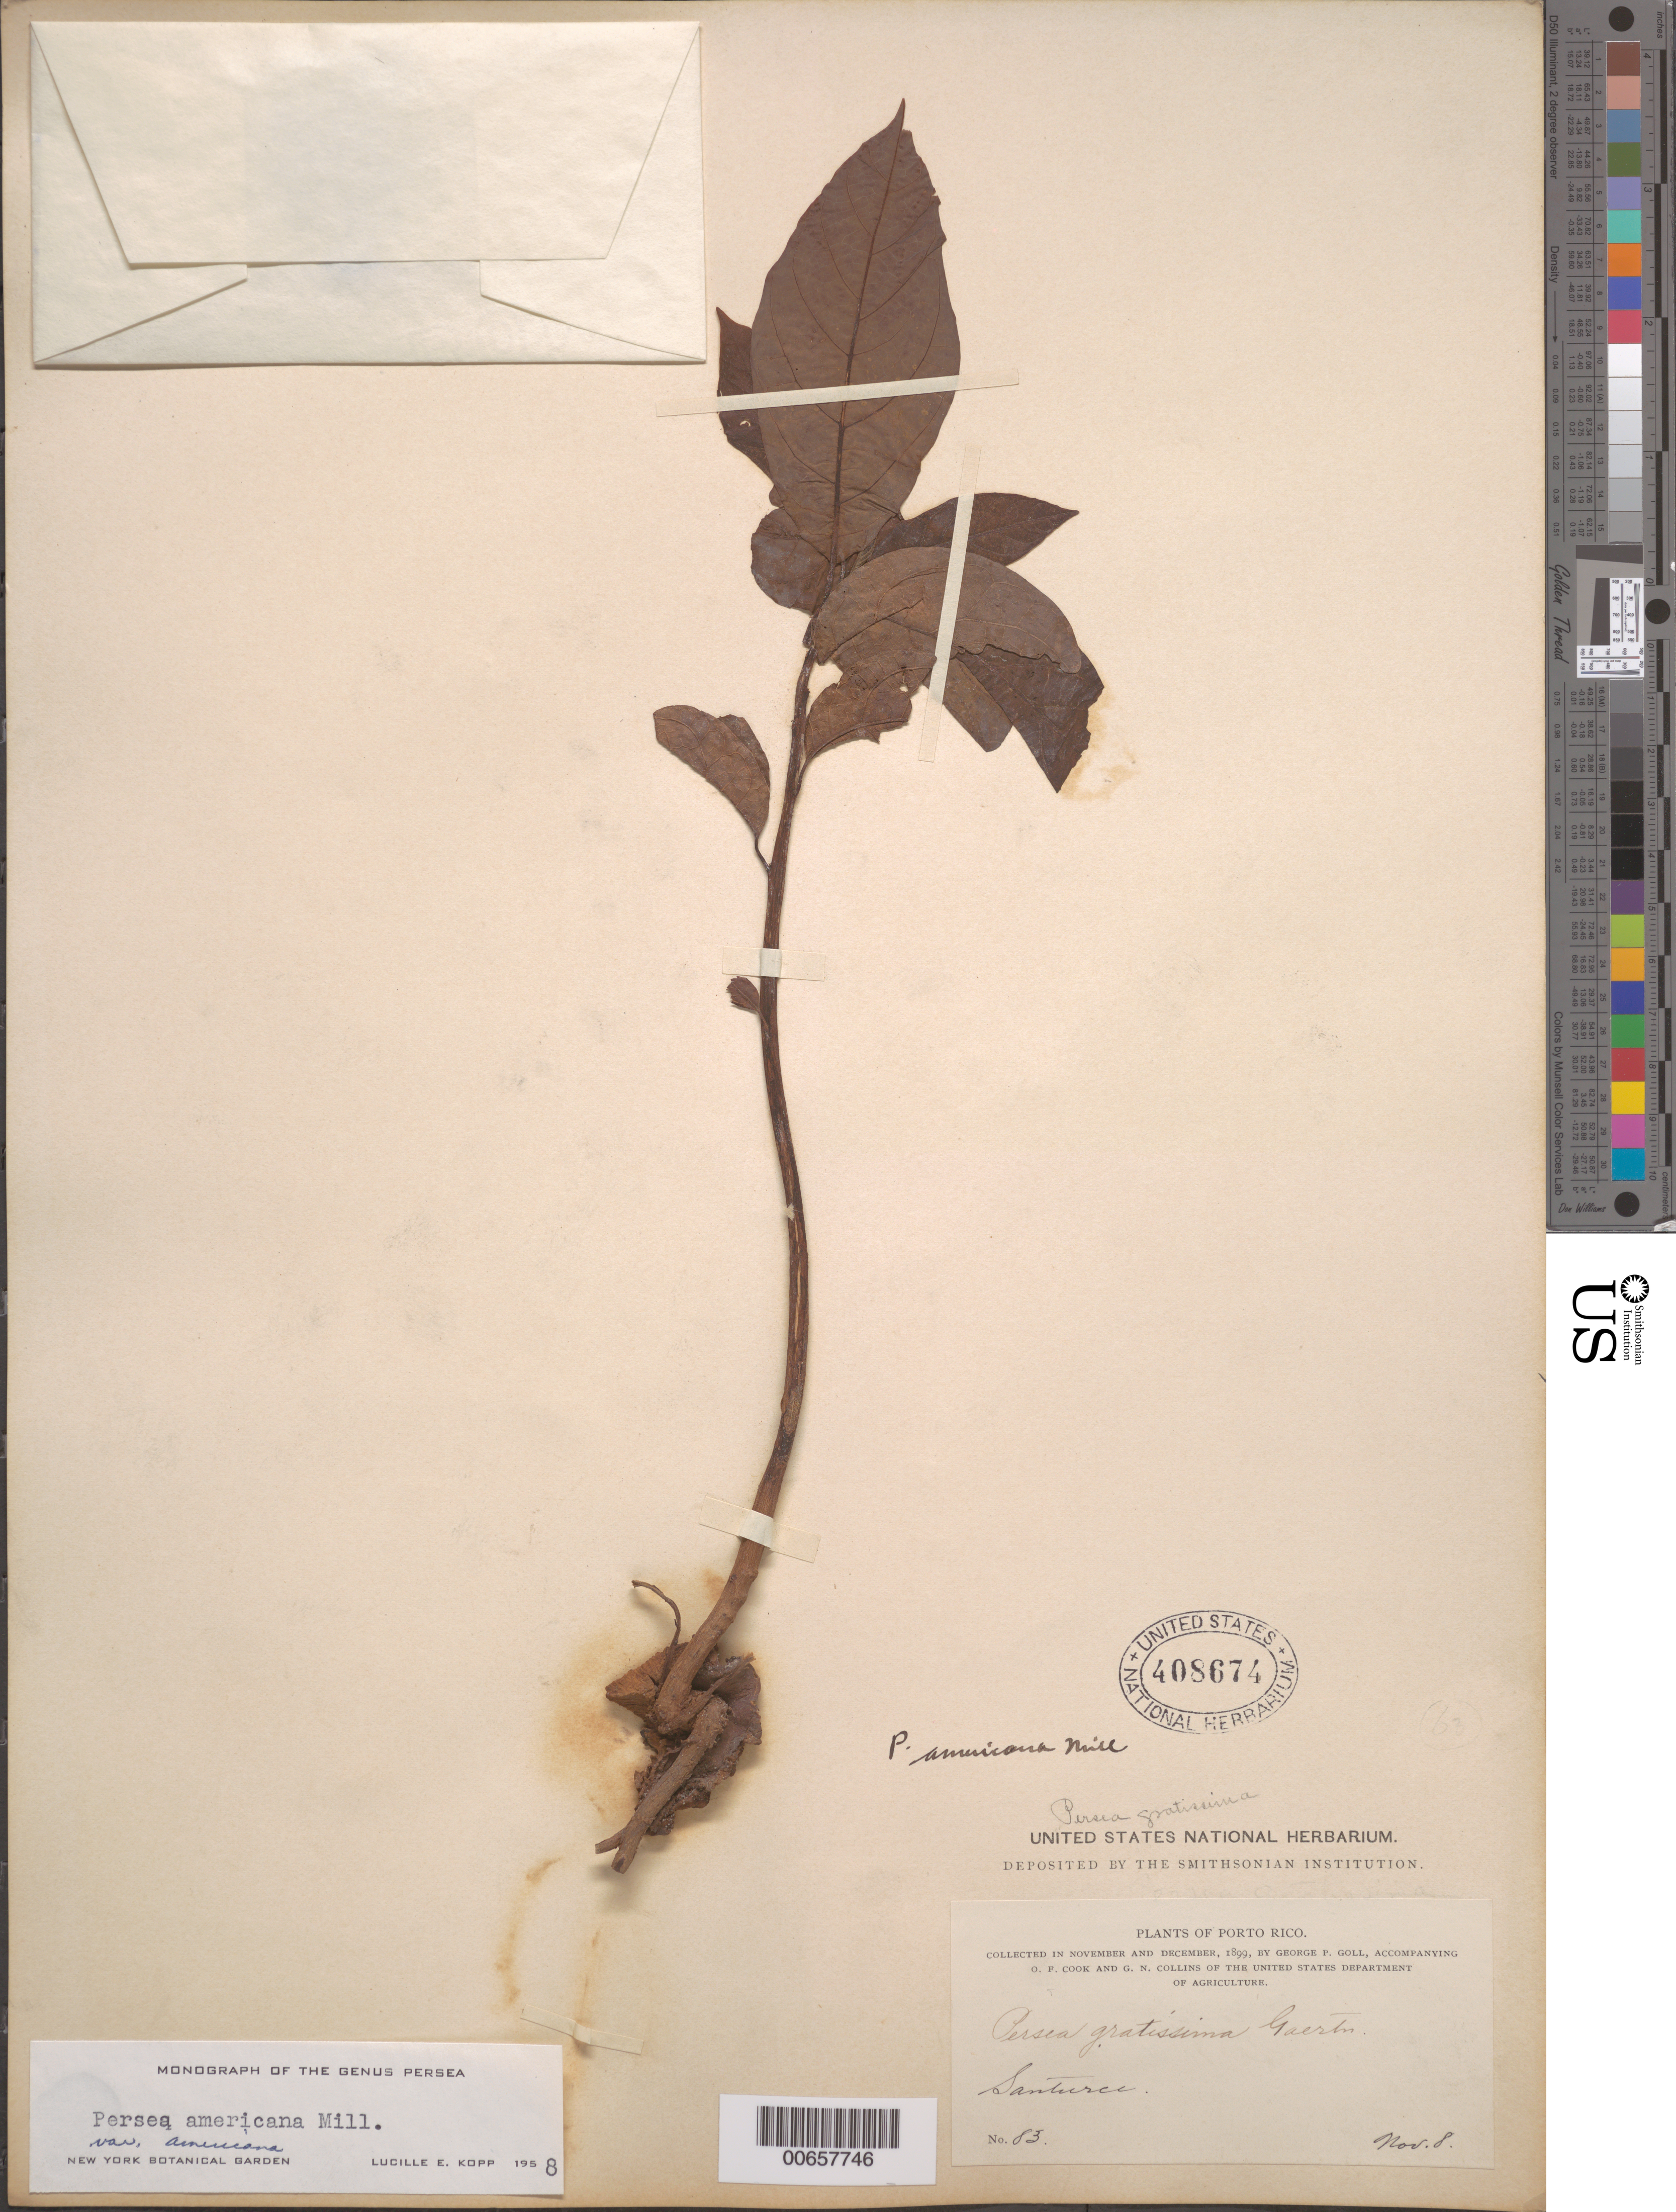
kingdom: Plantae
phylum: Tracheophyta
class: Magnoliopsida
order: Laurales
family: Lauraceae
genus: Persea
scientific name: Persea americana var. americana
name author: Mill.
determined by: Kopp, L. E., (NY), New York Botanical Garden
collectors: G. Goll, O. F. Cook & G. Collins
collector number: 83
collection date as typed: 08 Nov 1899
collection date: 1899-11-08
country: Puerto Rico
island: Greater Antilles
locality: Santurce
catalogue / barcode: US 408674